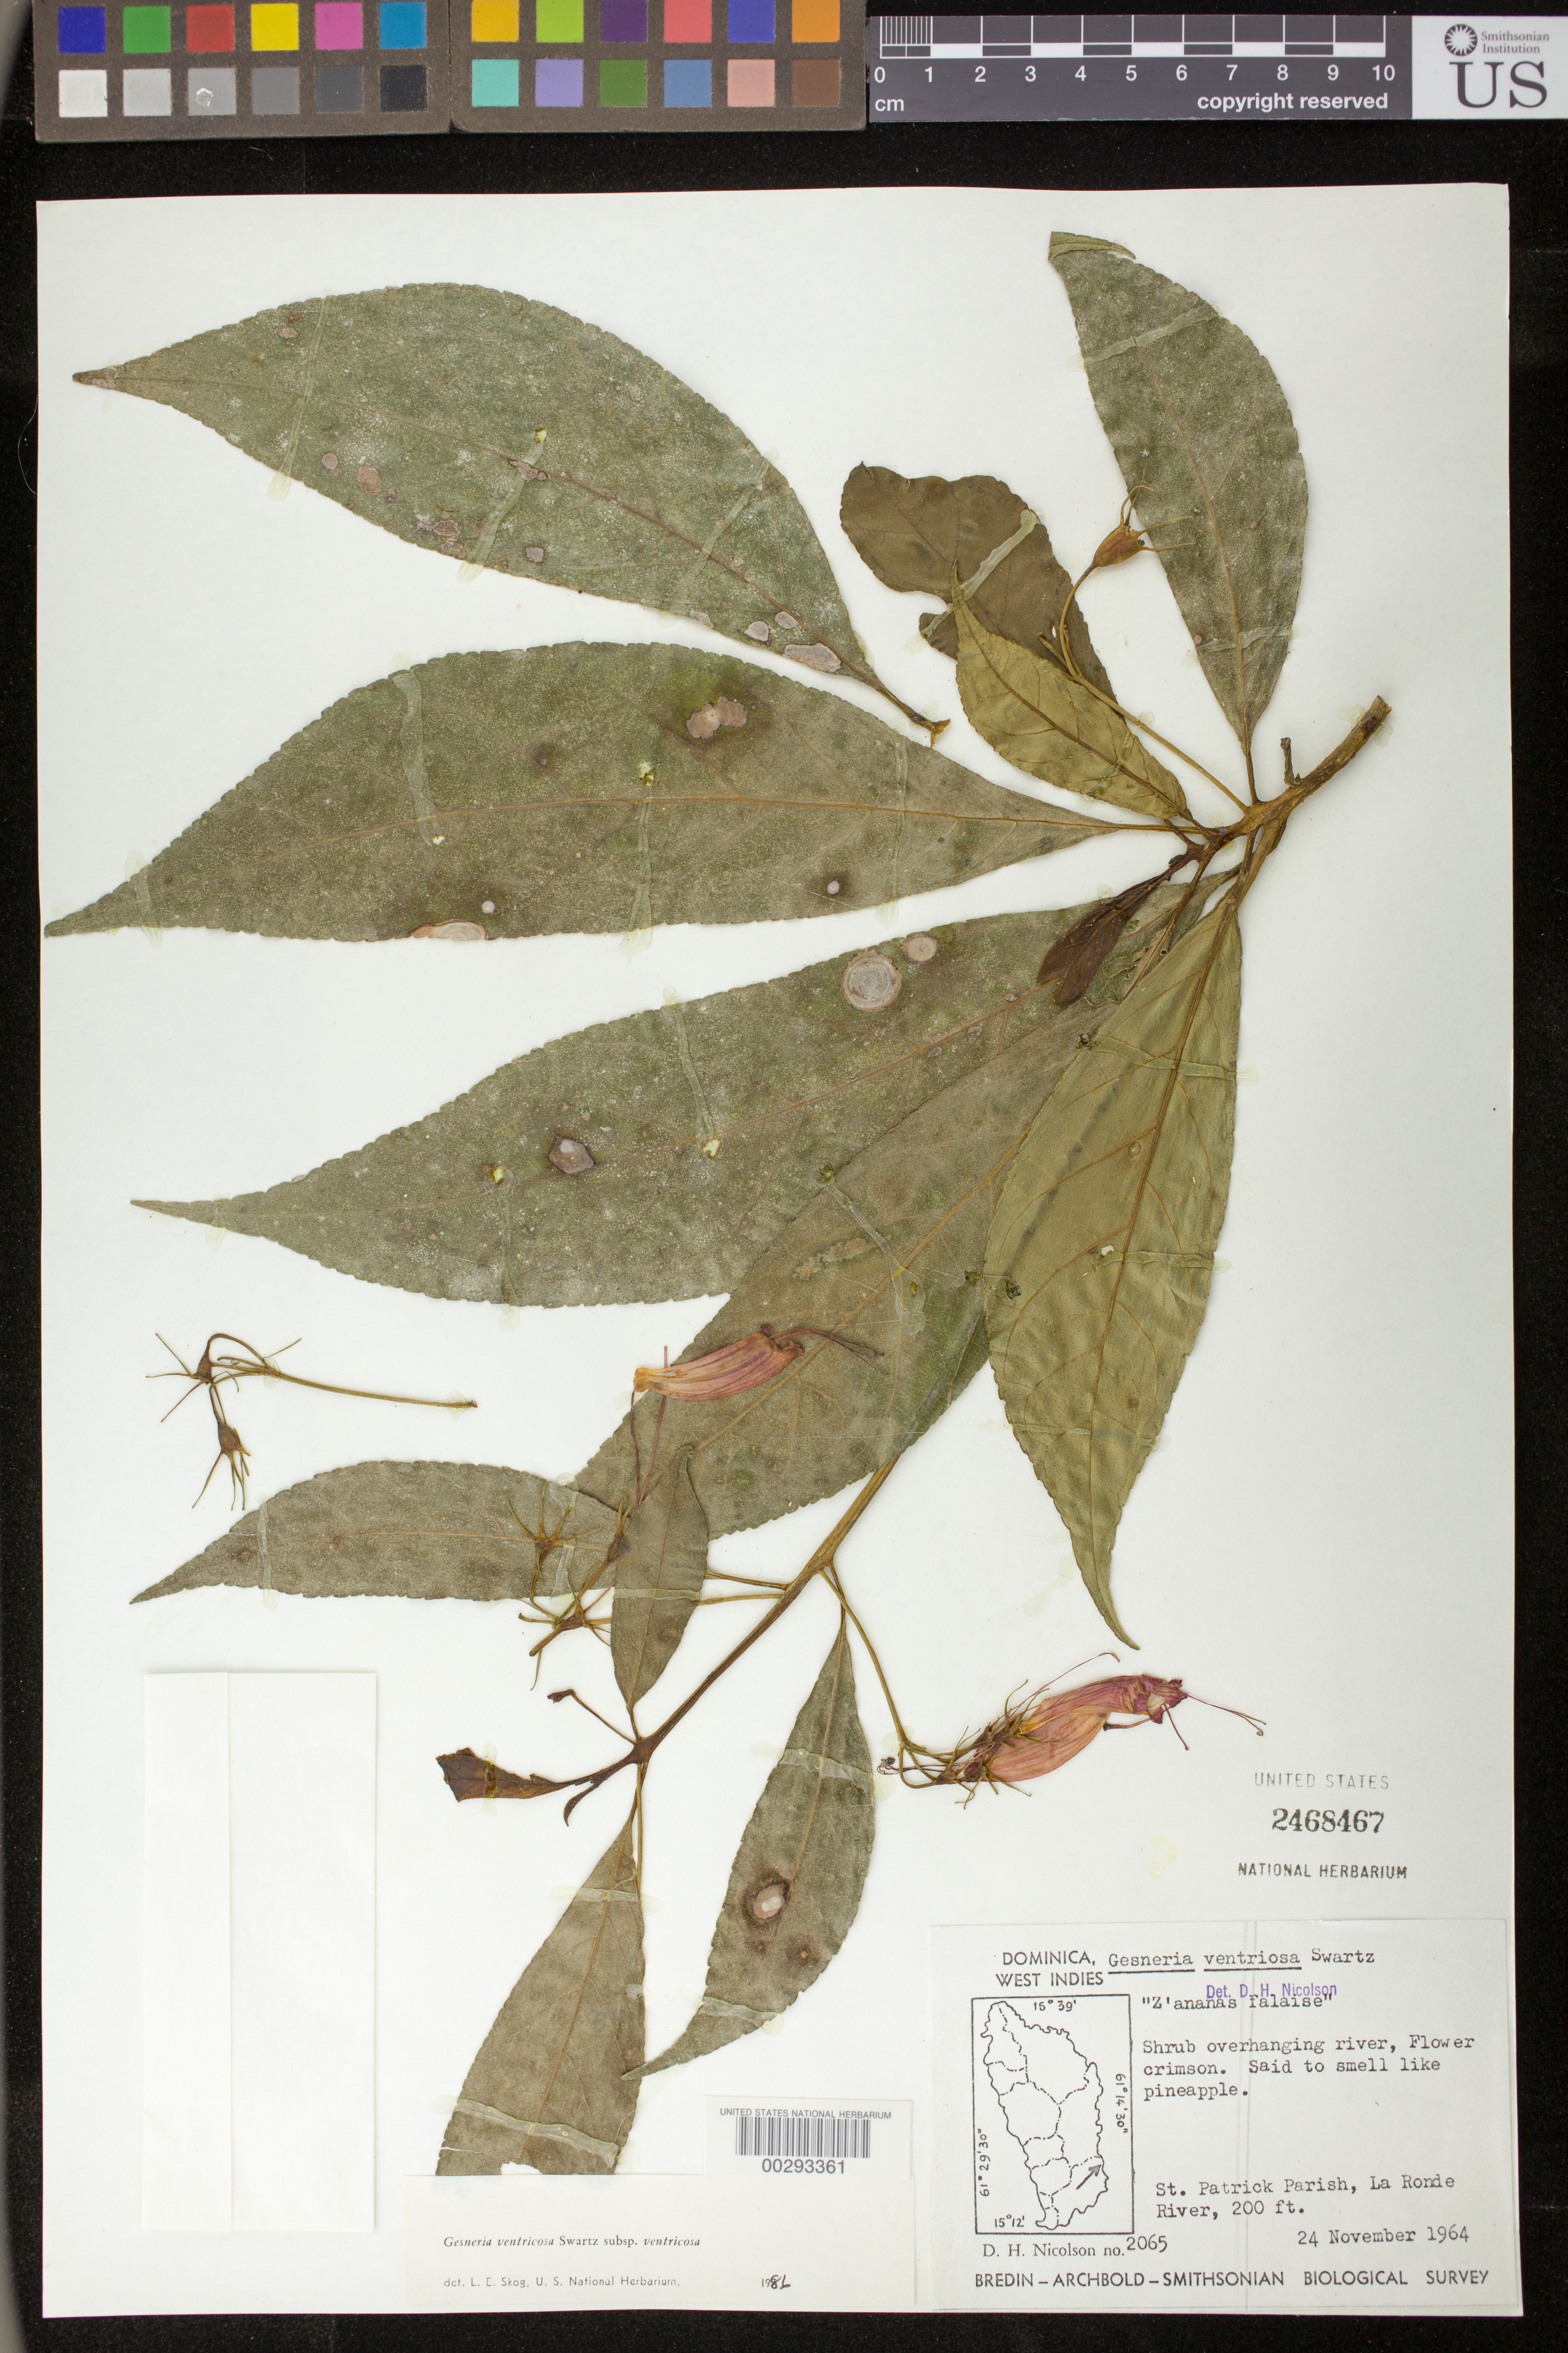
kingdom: Plantae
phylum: Tracheophyta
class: Magnoliopsida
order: Lamiales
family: Gesneriaceae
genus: Gesneria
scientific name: Gesneria ventricosa subsp. ventricosa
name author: Sw.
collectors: D. H. Nicolson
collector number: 2065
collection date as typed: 24 Nov 1964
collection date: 1964-11-24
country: Dominica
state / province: St. Patrick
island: Dominica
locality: La Ronde River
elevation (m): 61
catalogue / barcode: US 2468467